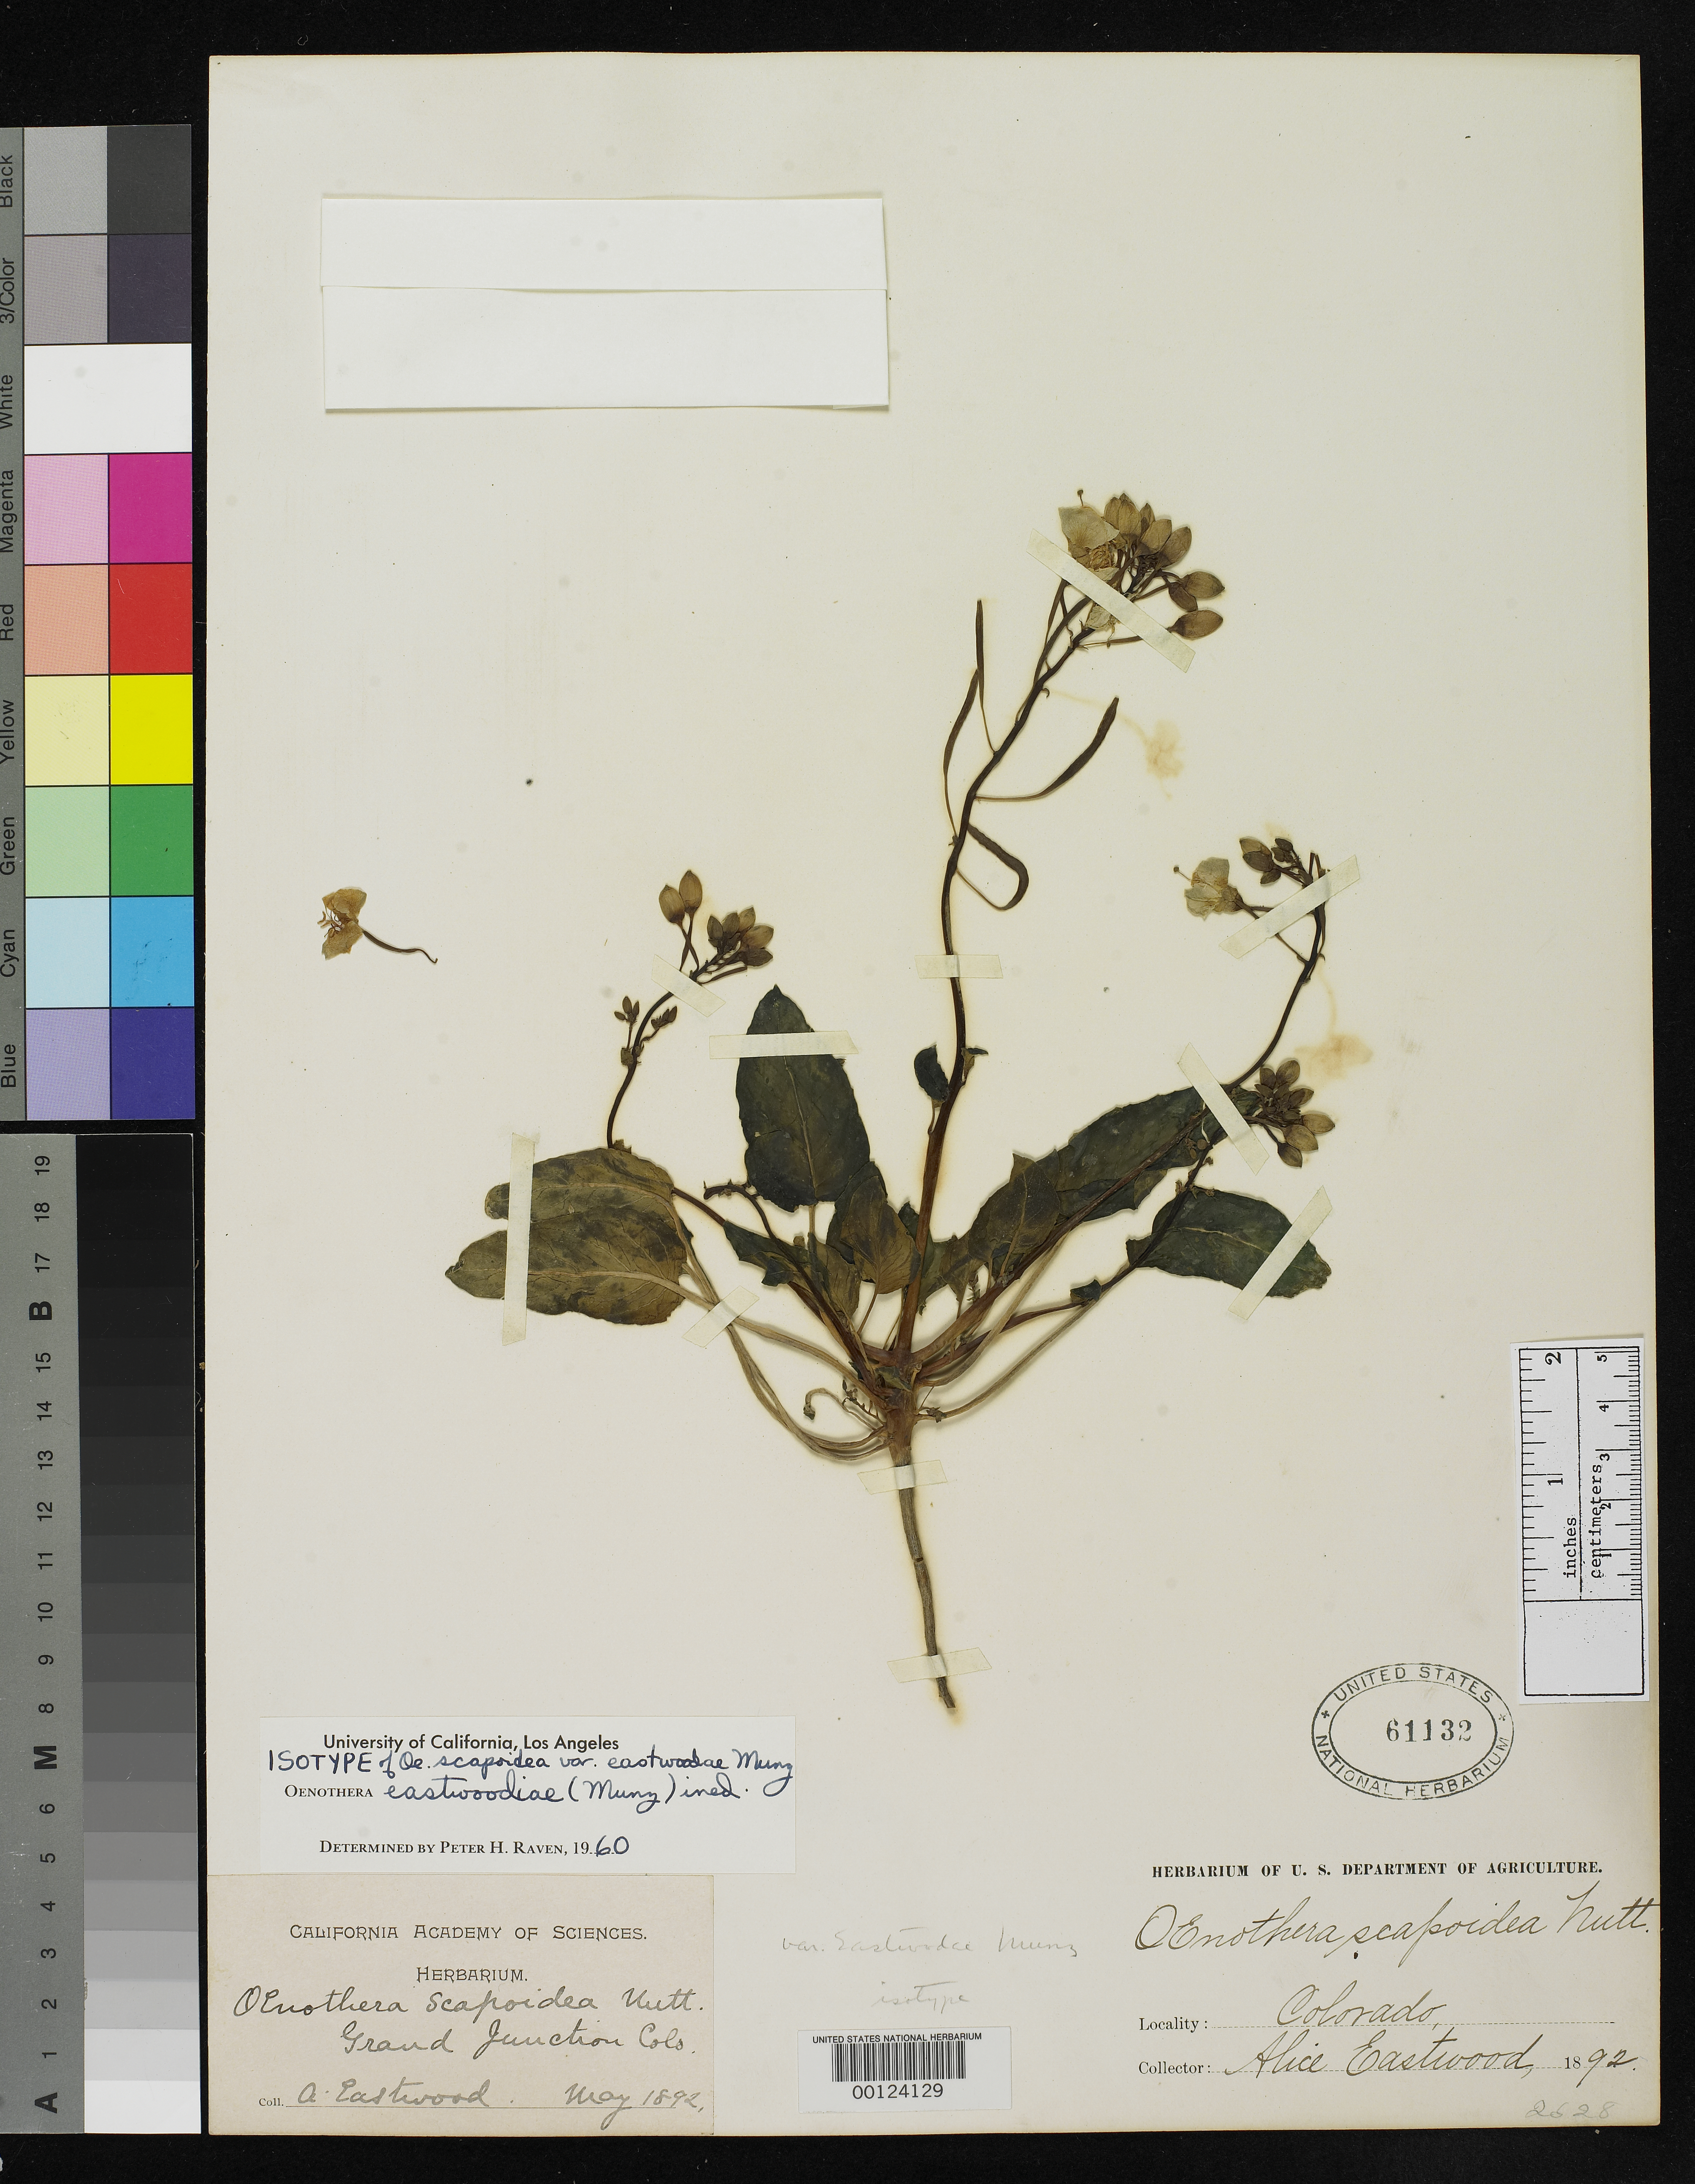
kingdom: Plantae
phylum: Tracheophyta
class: Magnoliopsida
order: Myrtales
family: Onagraceae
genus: Oenothera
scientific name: Oenothera scapoidea var. eastwoodae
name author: Munz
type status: Isotype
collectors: A. Eastwood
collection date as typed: May 1892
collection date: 1892-05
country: United States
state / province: Colorado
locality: Grand Junction.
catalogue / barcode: US 61132